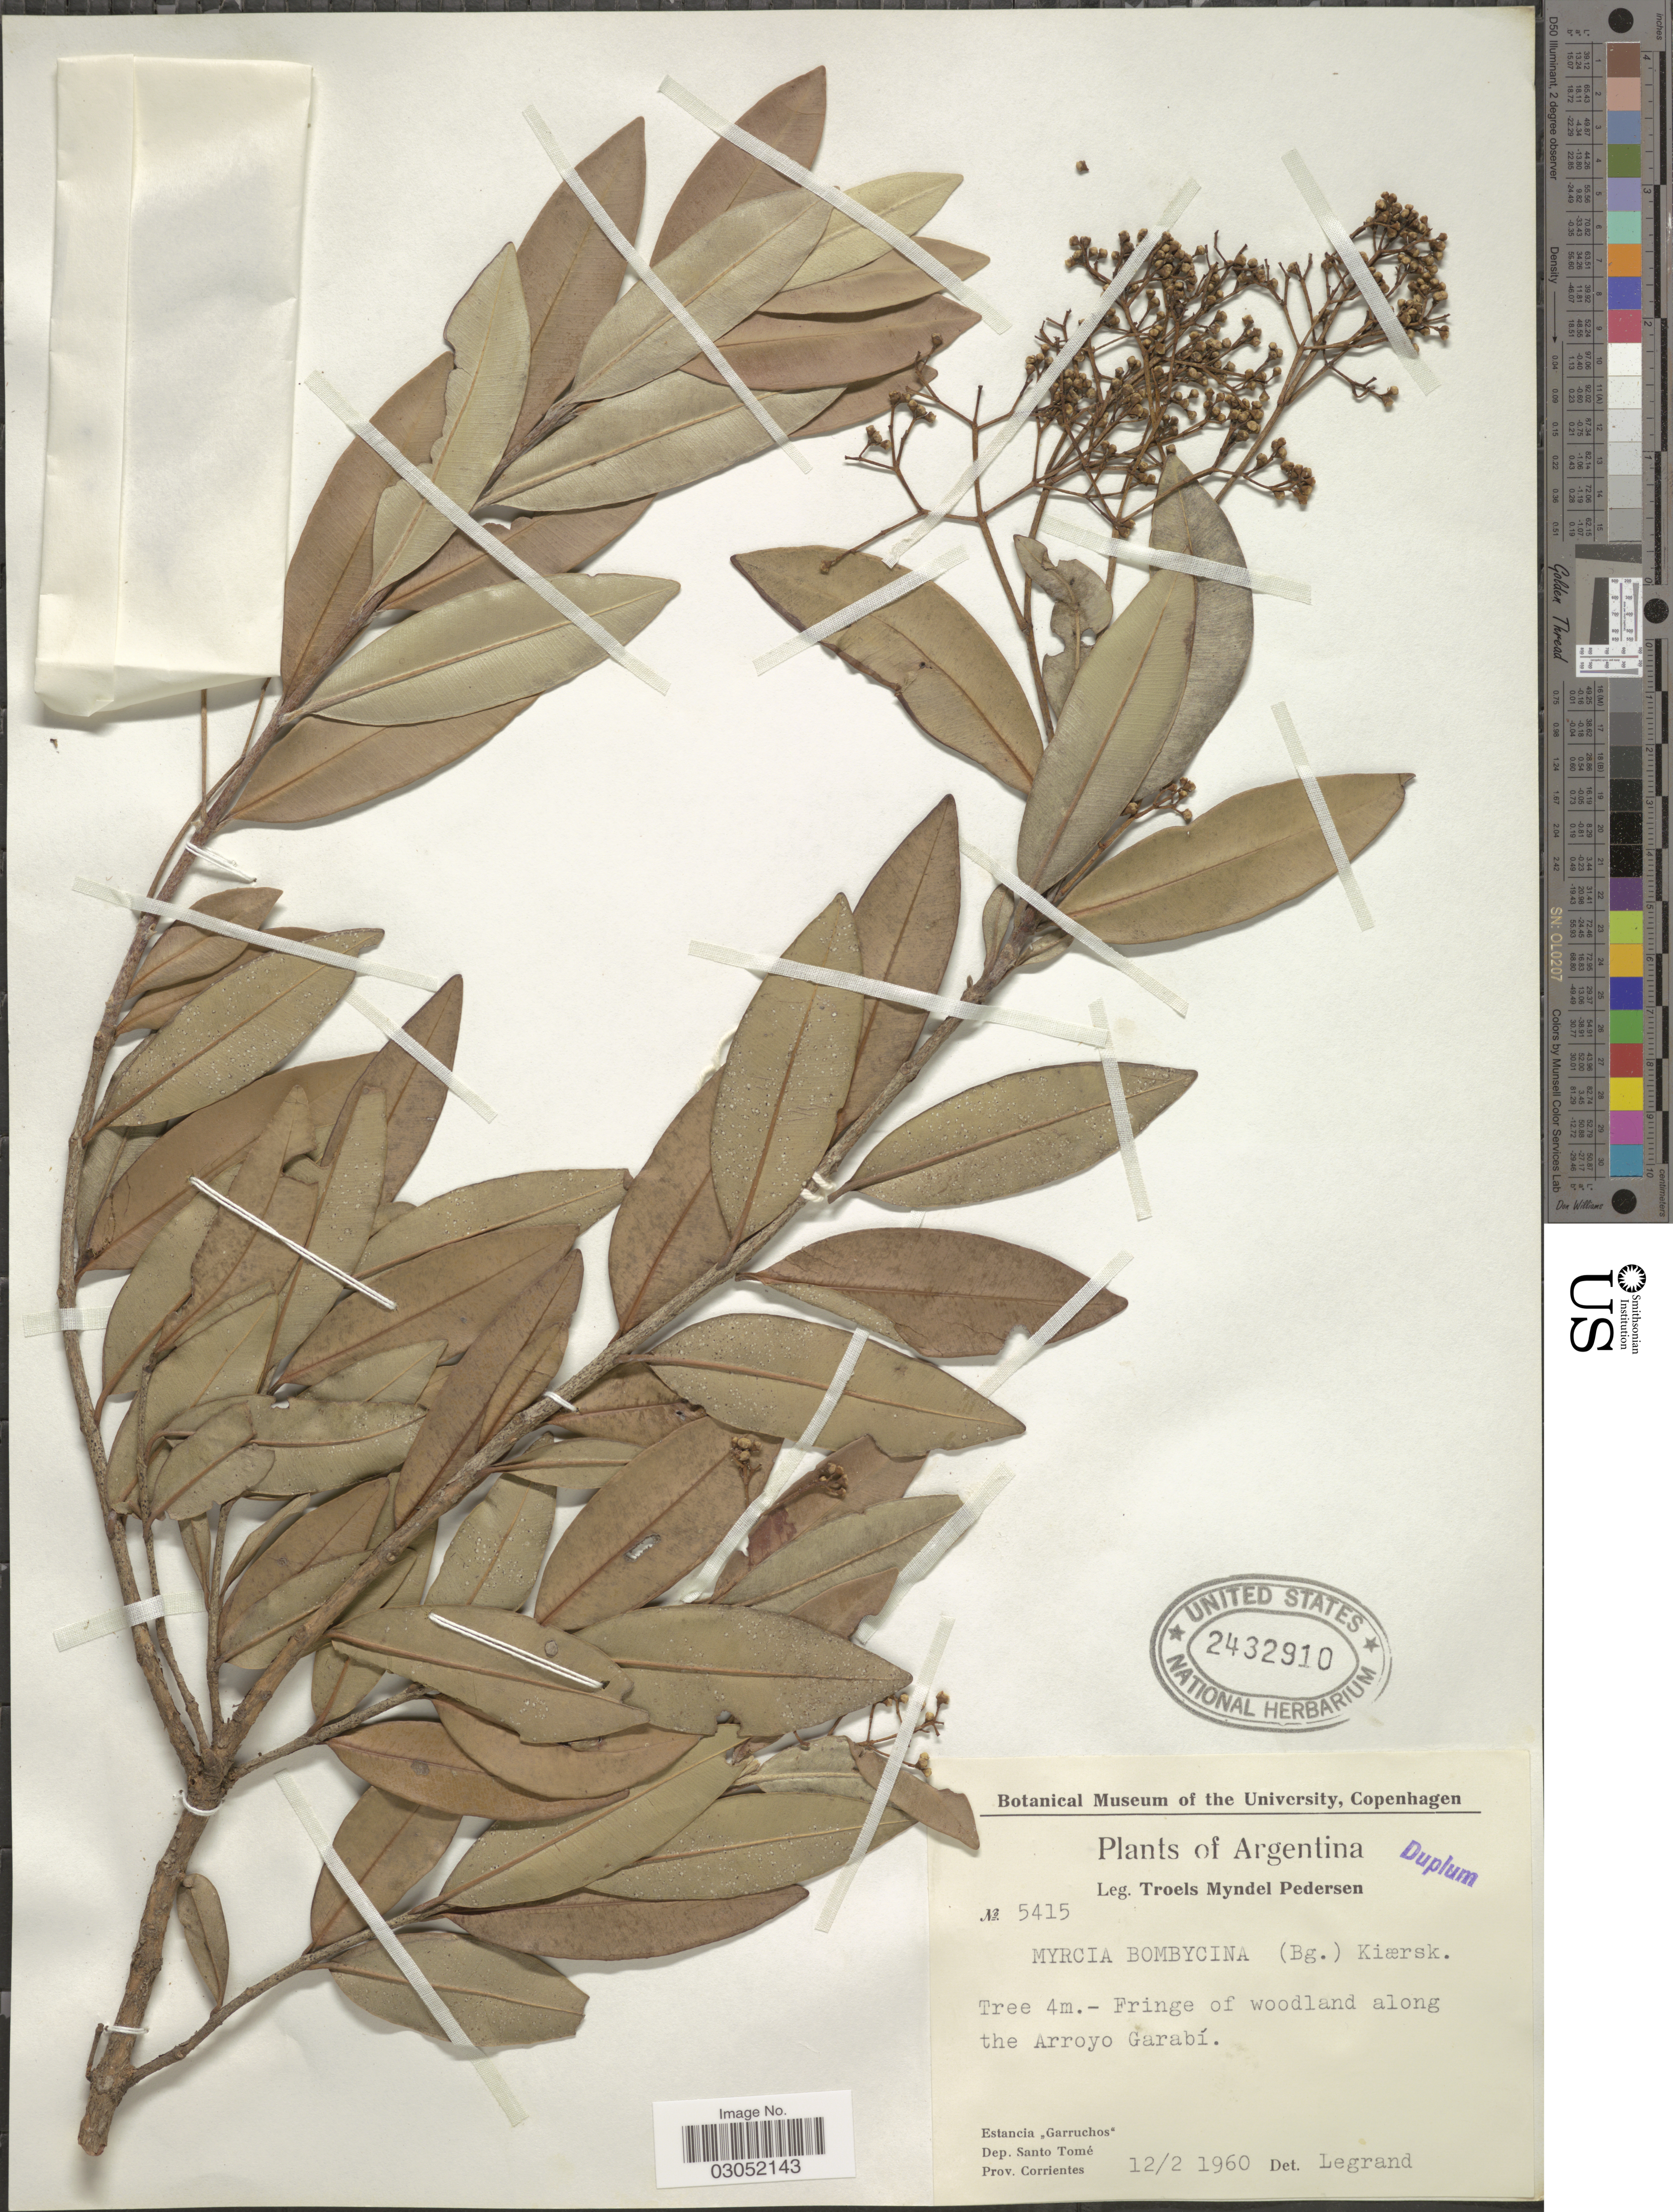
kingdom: Plantae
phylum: Tracheophyta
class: Magnoliopsida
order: Myrtales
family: Myrtaceae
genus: Myrcia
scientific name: Myrcia bombycina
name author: (O. Berg) Nied.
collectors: T. Pederson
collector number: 5415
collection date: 1960-02-12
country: Argentina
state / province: Corrientes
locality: Fringe of woodland along the Arroyo Garabí. Estancia "Garruchos". Dep. Santo Tomé.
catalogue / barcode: US 2432910